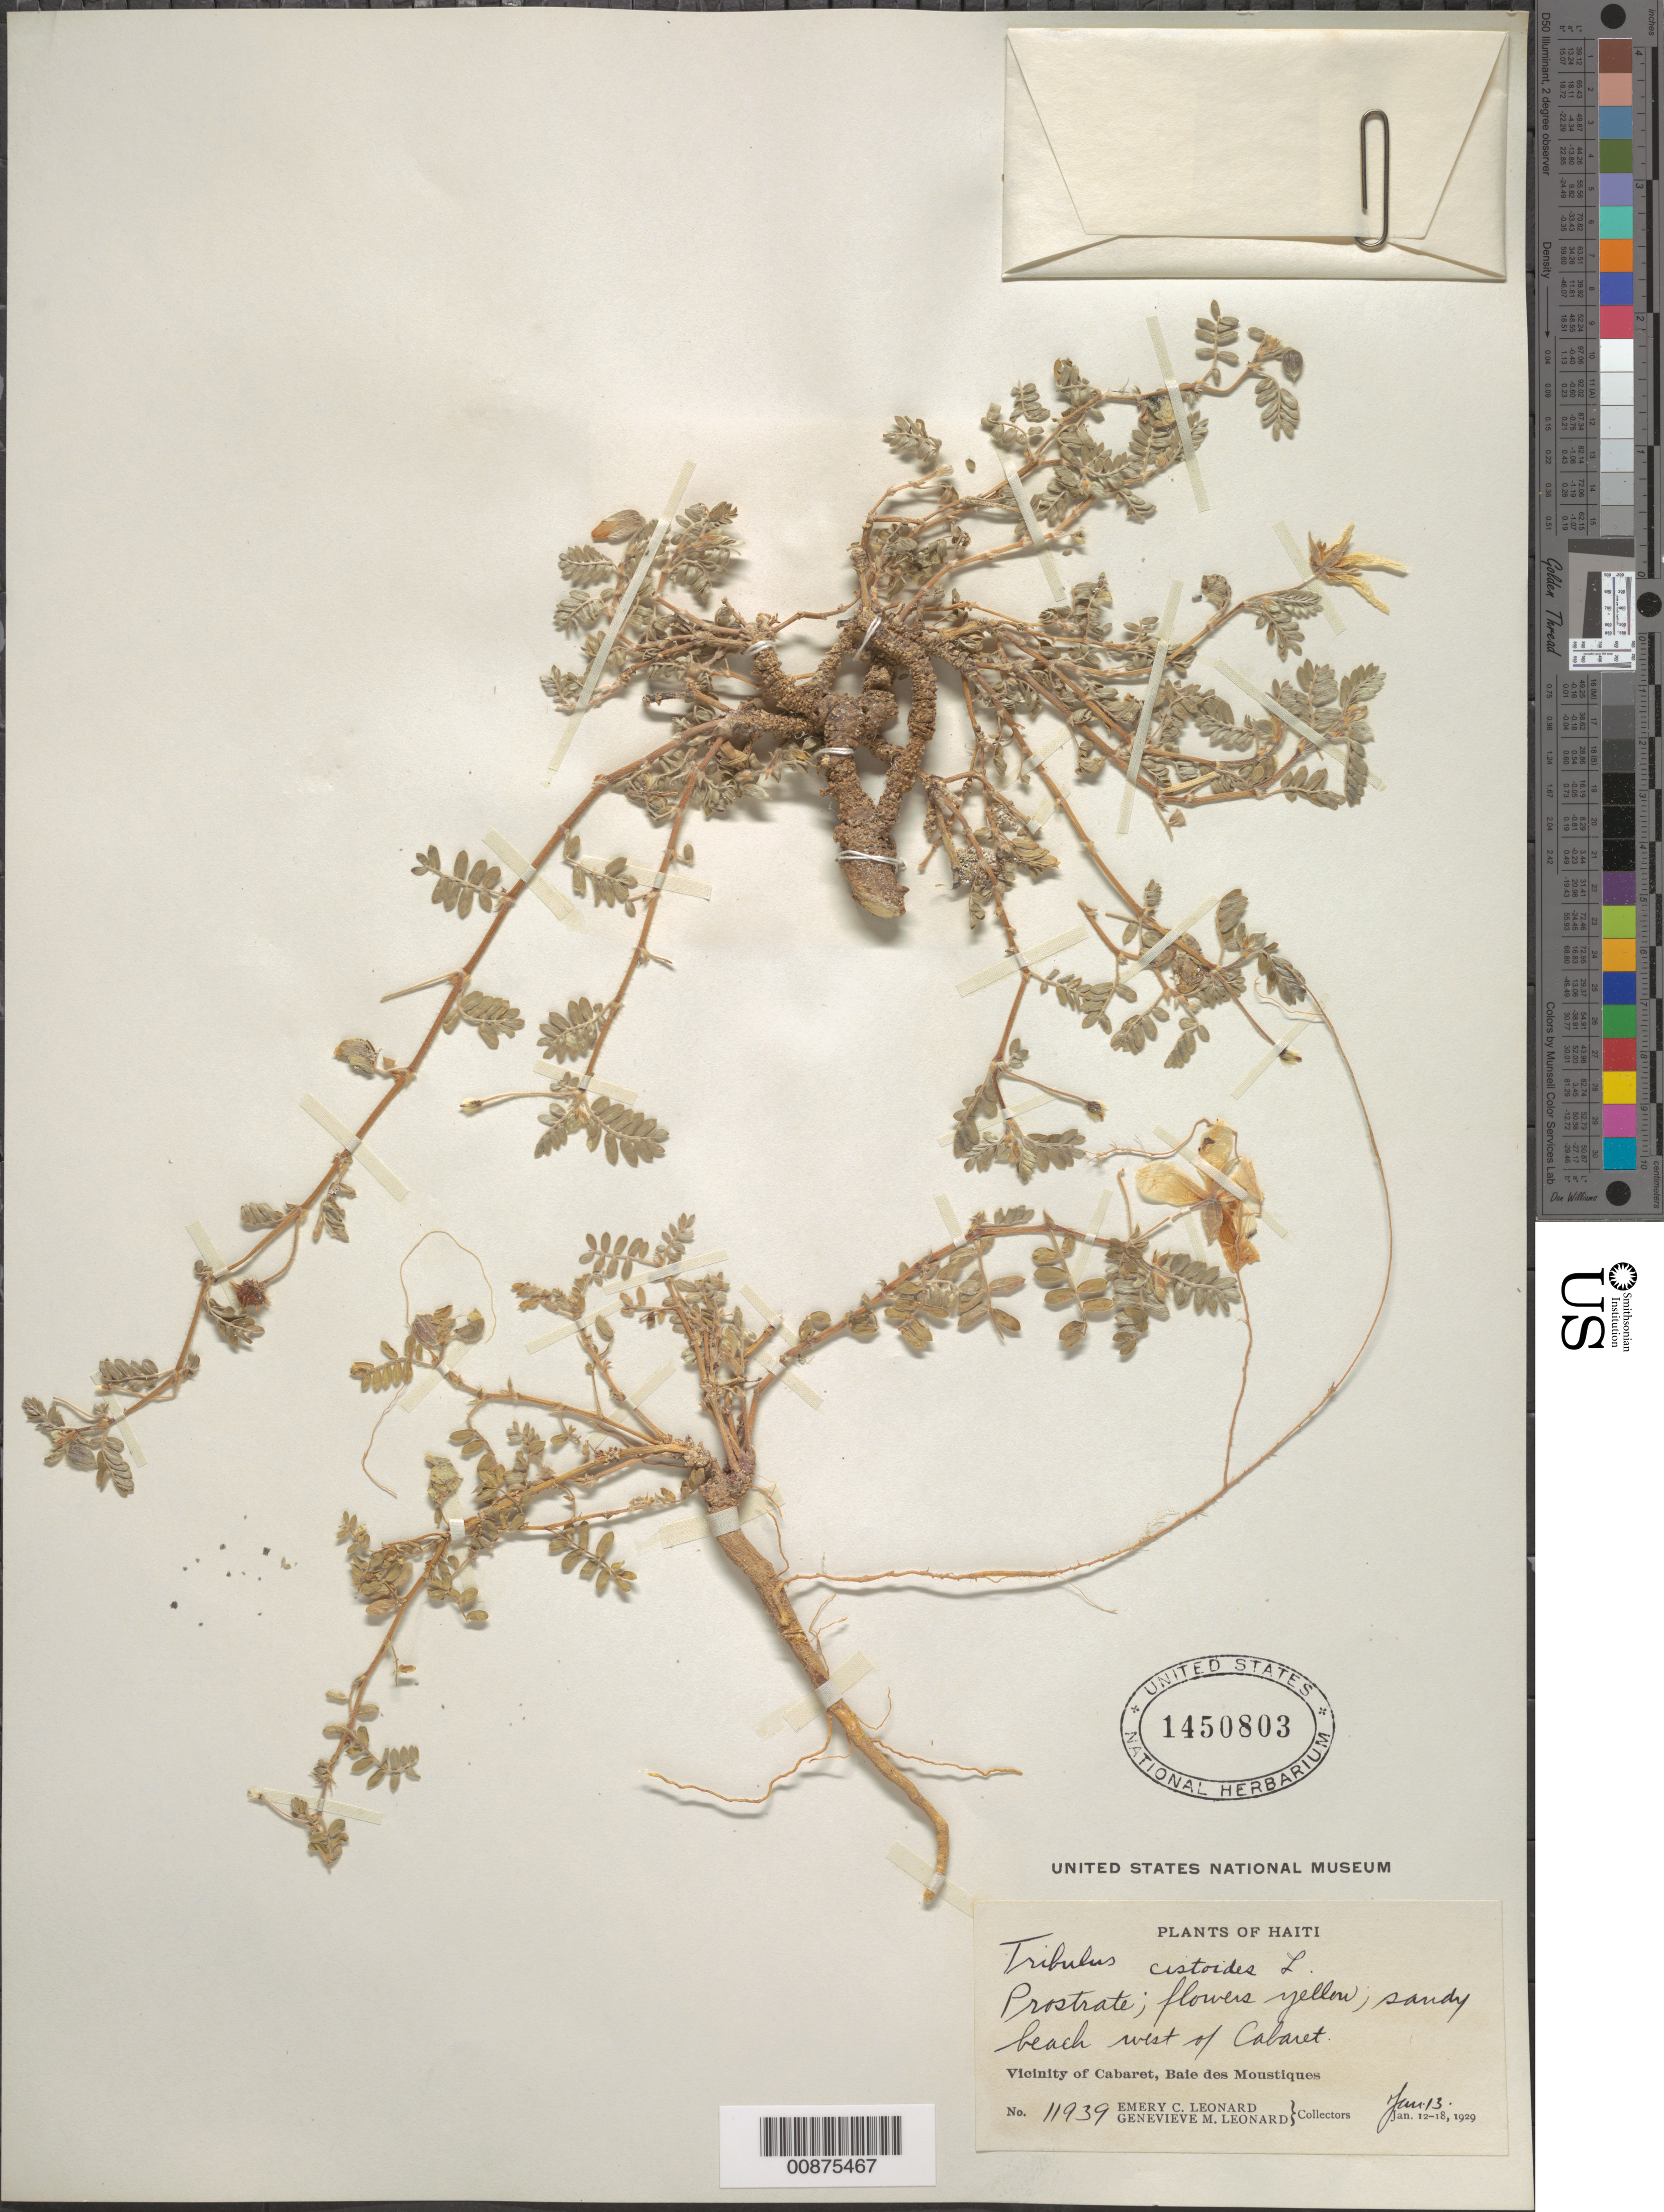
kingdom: Plantae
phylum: Tracheophyta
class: Magnoliopsida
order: Zygophyllales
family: Zygophyllaceae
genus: Tribulus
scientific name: Tribulus cistoides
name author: L.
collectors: E. C. Leonard & G. M. Leonard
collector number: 11939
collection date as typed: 13 Jan 1929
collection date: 1929-01-13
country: Haiti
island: Hispaniola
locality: Vicinity of Cabaret, Baie des Moustiques. Sandy beach west of Cabaret.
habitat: Sandy beach.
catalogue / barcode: US 1450803